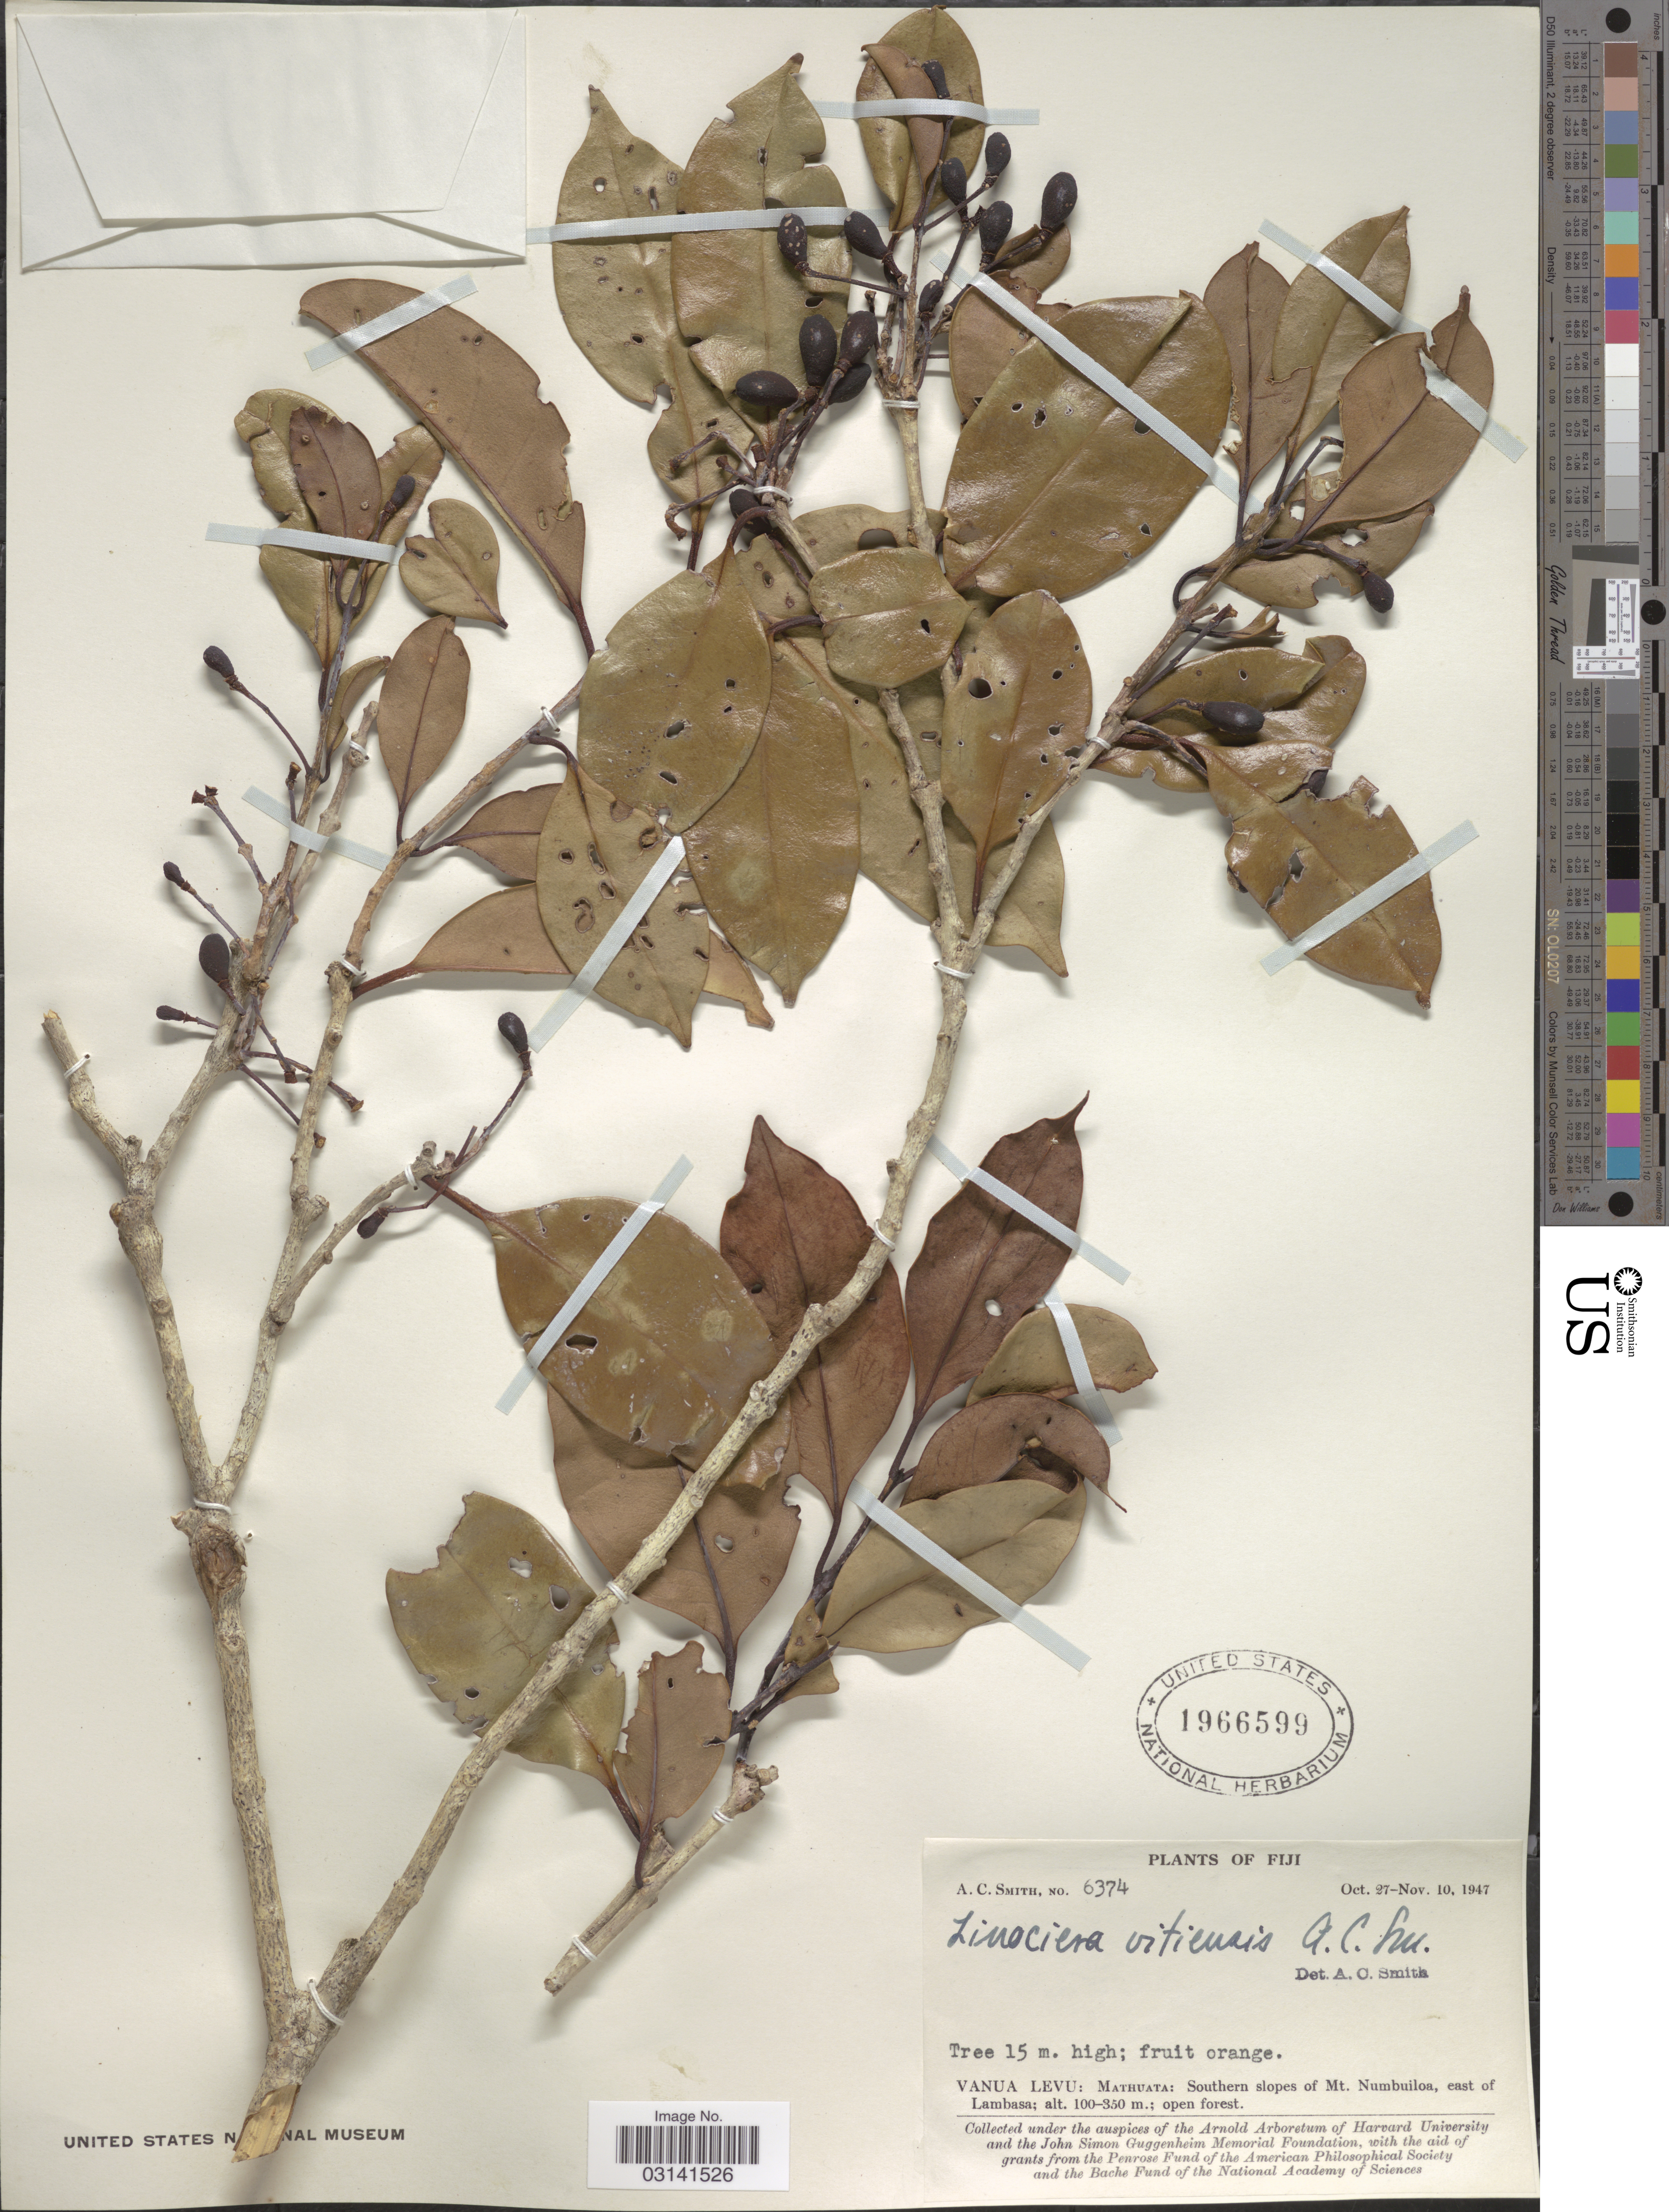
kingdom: Plantae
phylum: Tracheophyta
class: Magnoliopsida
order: Lamiales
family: Oleaceae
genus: Chionanthus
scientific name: Chionanthus vitiensis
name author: (Seem.) A.C. Sm.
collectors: A. C. Smith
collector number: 6374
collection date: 1947-10-27/1947-11-10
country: Fiji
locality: Vanua Levu: Mathuata: Southern slopes of Mt. Numbuiloa, east of Lambasa.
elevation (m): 100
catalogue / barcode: US 1966599